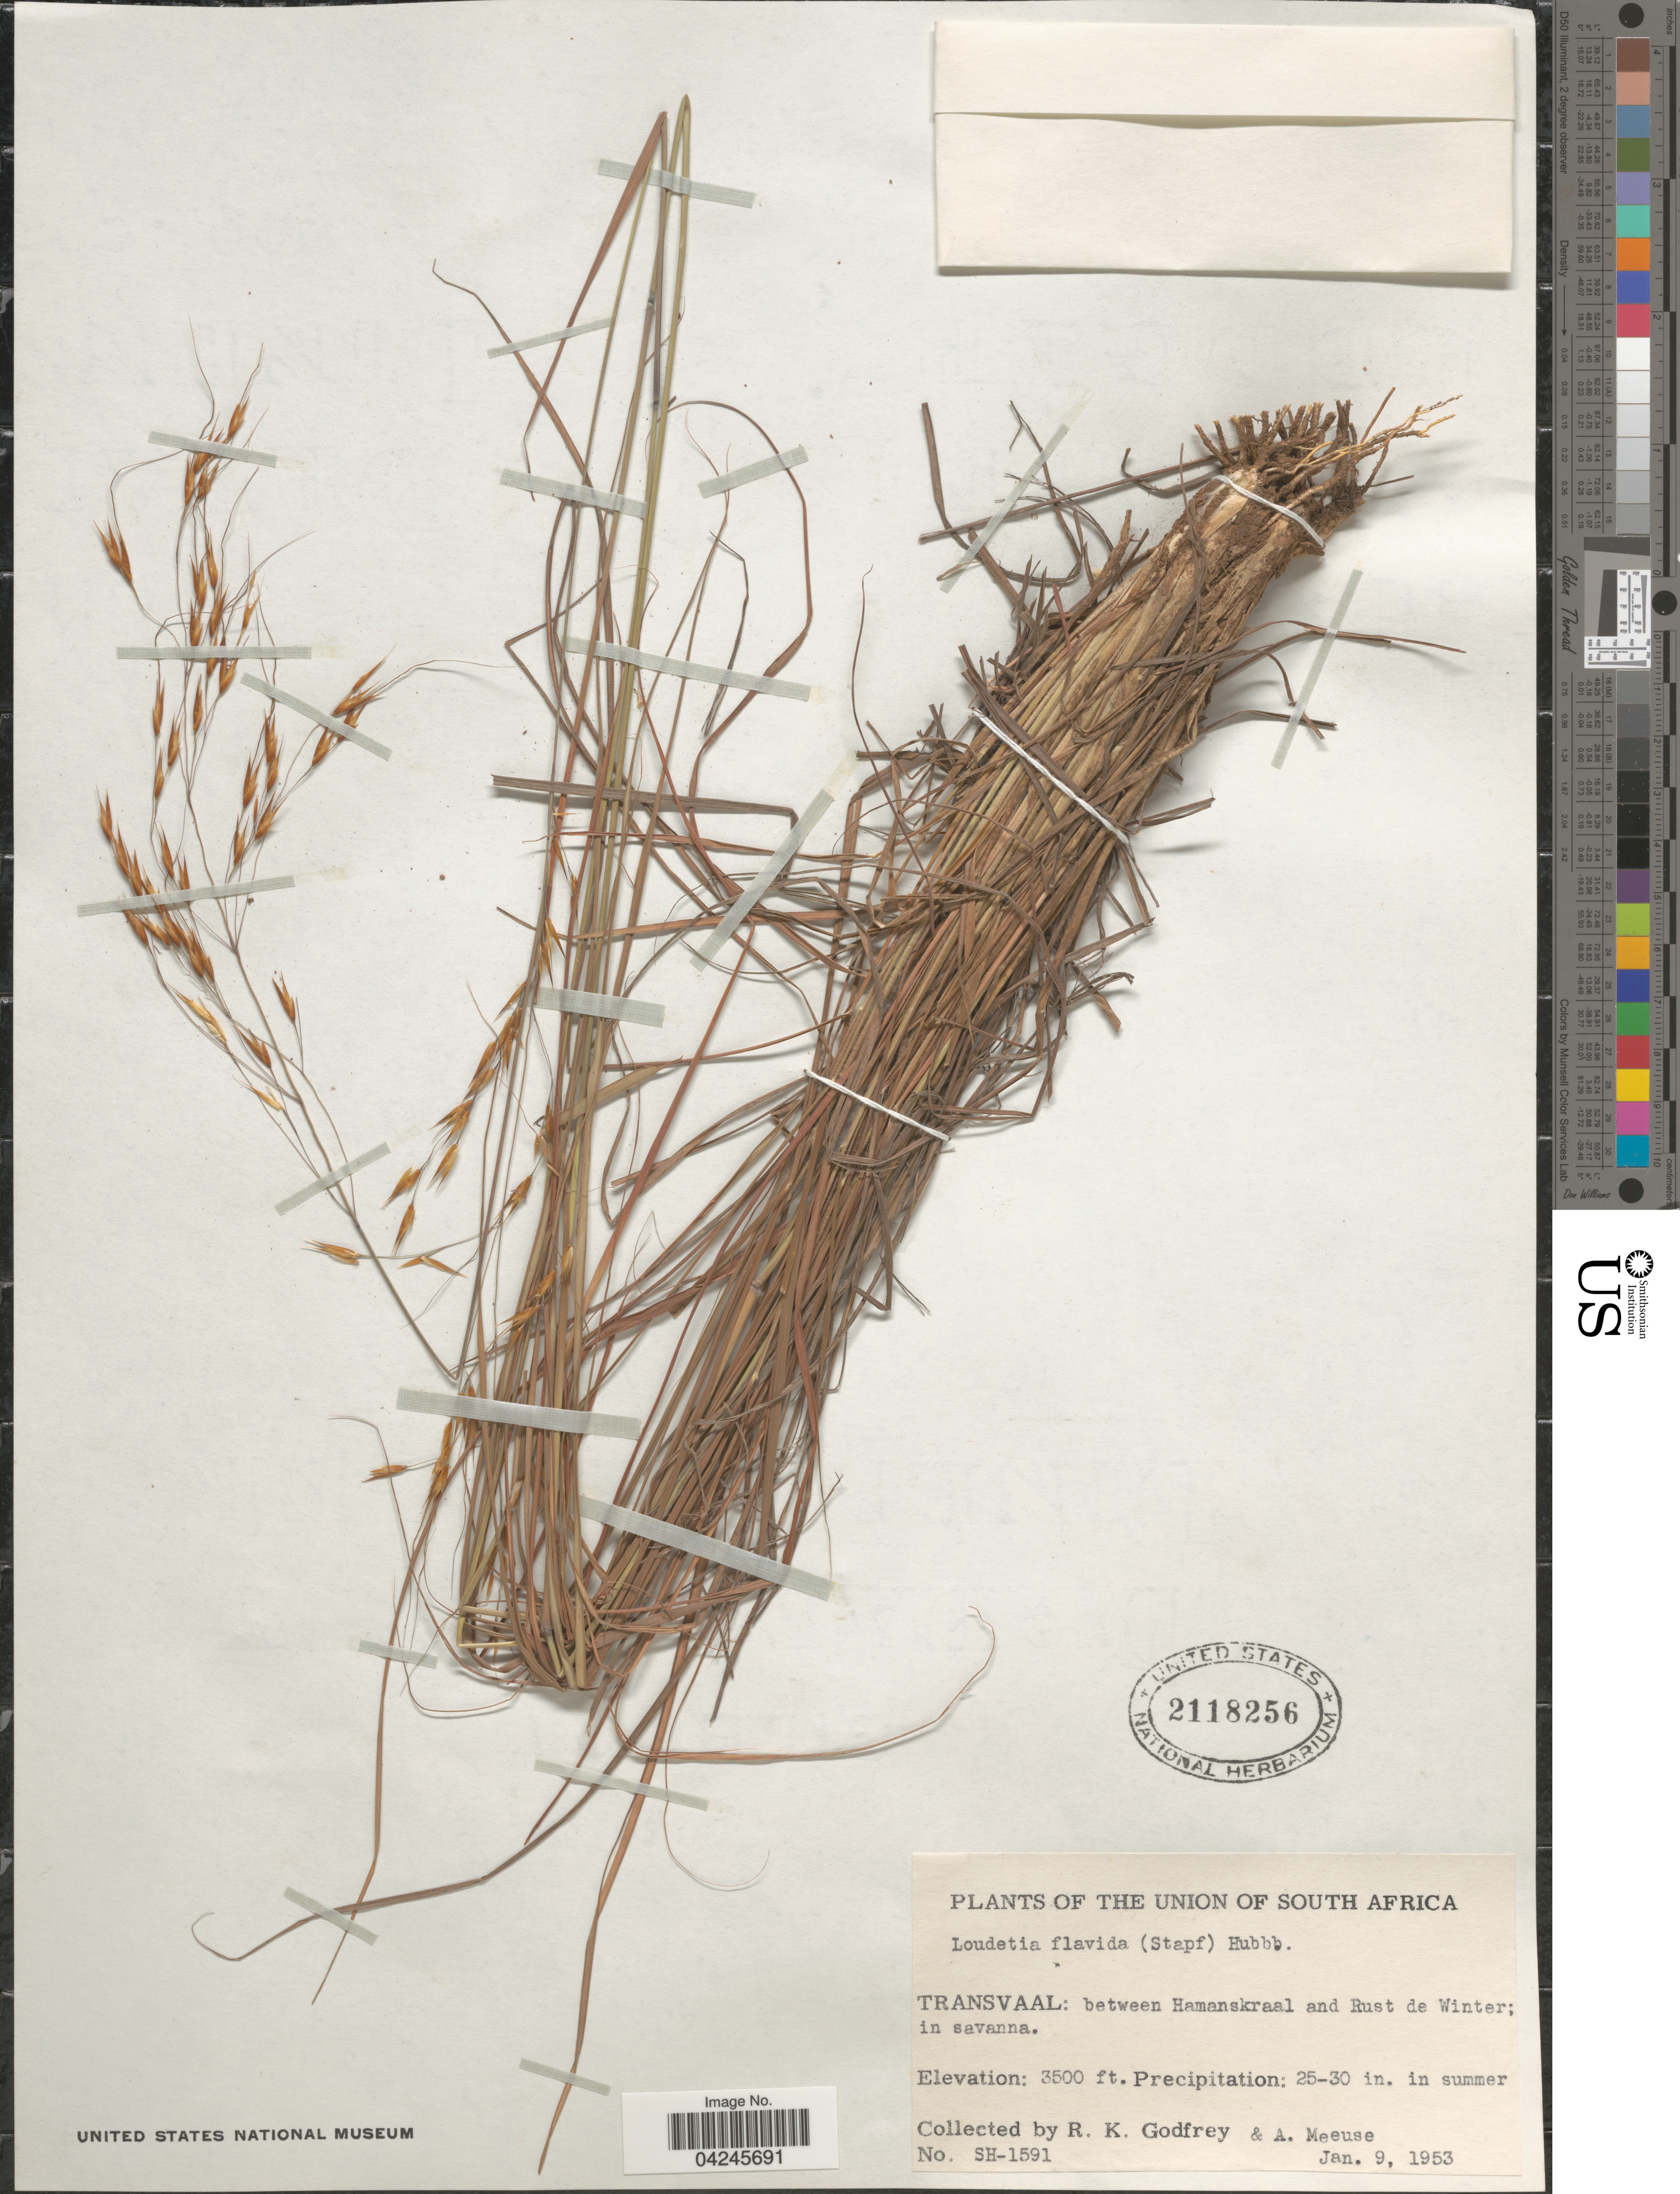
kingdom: Plantae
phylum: Tracheophyta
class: Liliopsida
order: Poales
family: Poaceae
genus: Loudetia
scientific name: Loudetia flavida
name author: (Stapf) C.E. Hubb.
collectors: R. K. Godfrey & A. D. J. Meeuse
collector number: SH-1591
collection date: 1953-01-09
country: South Africa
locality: Union of South Africa. Transvaal: between Hamanskraal and Rust de Winter; in savanna.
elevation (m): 1067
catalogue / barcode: US 2118256